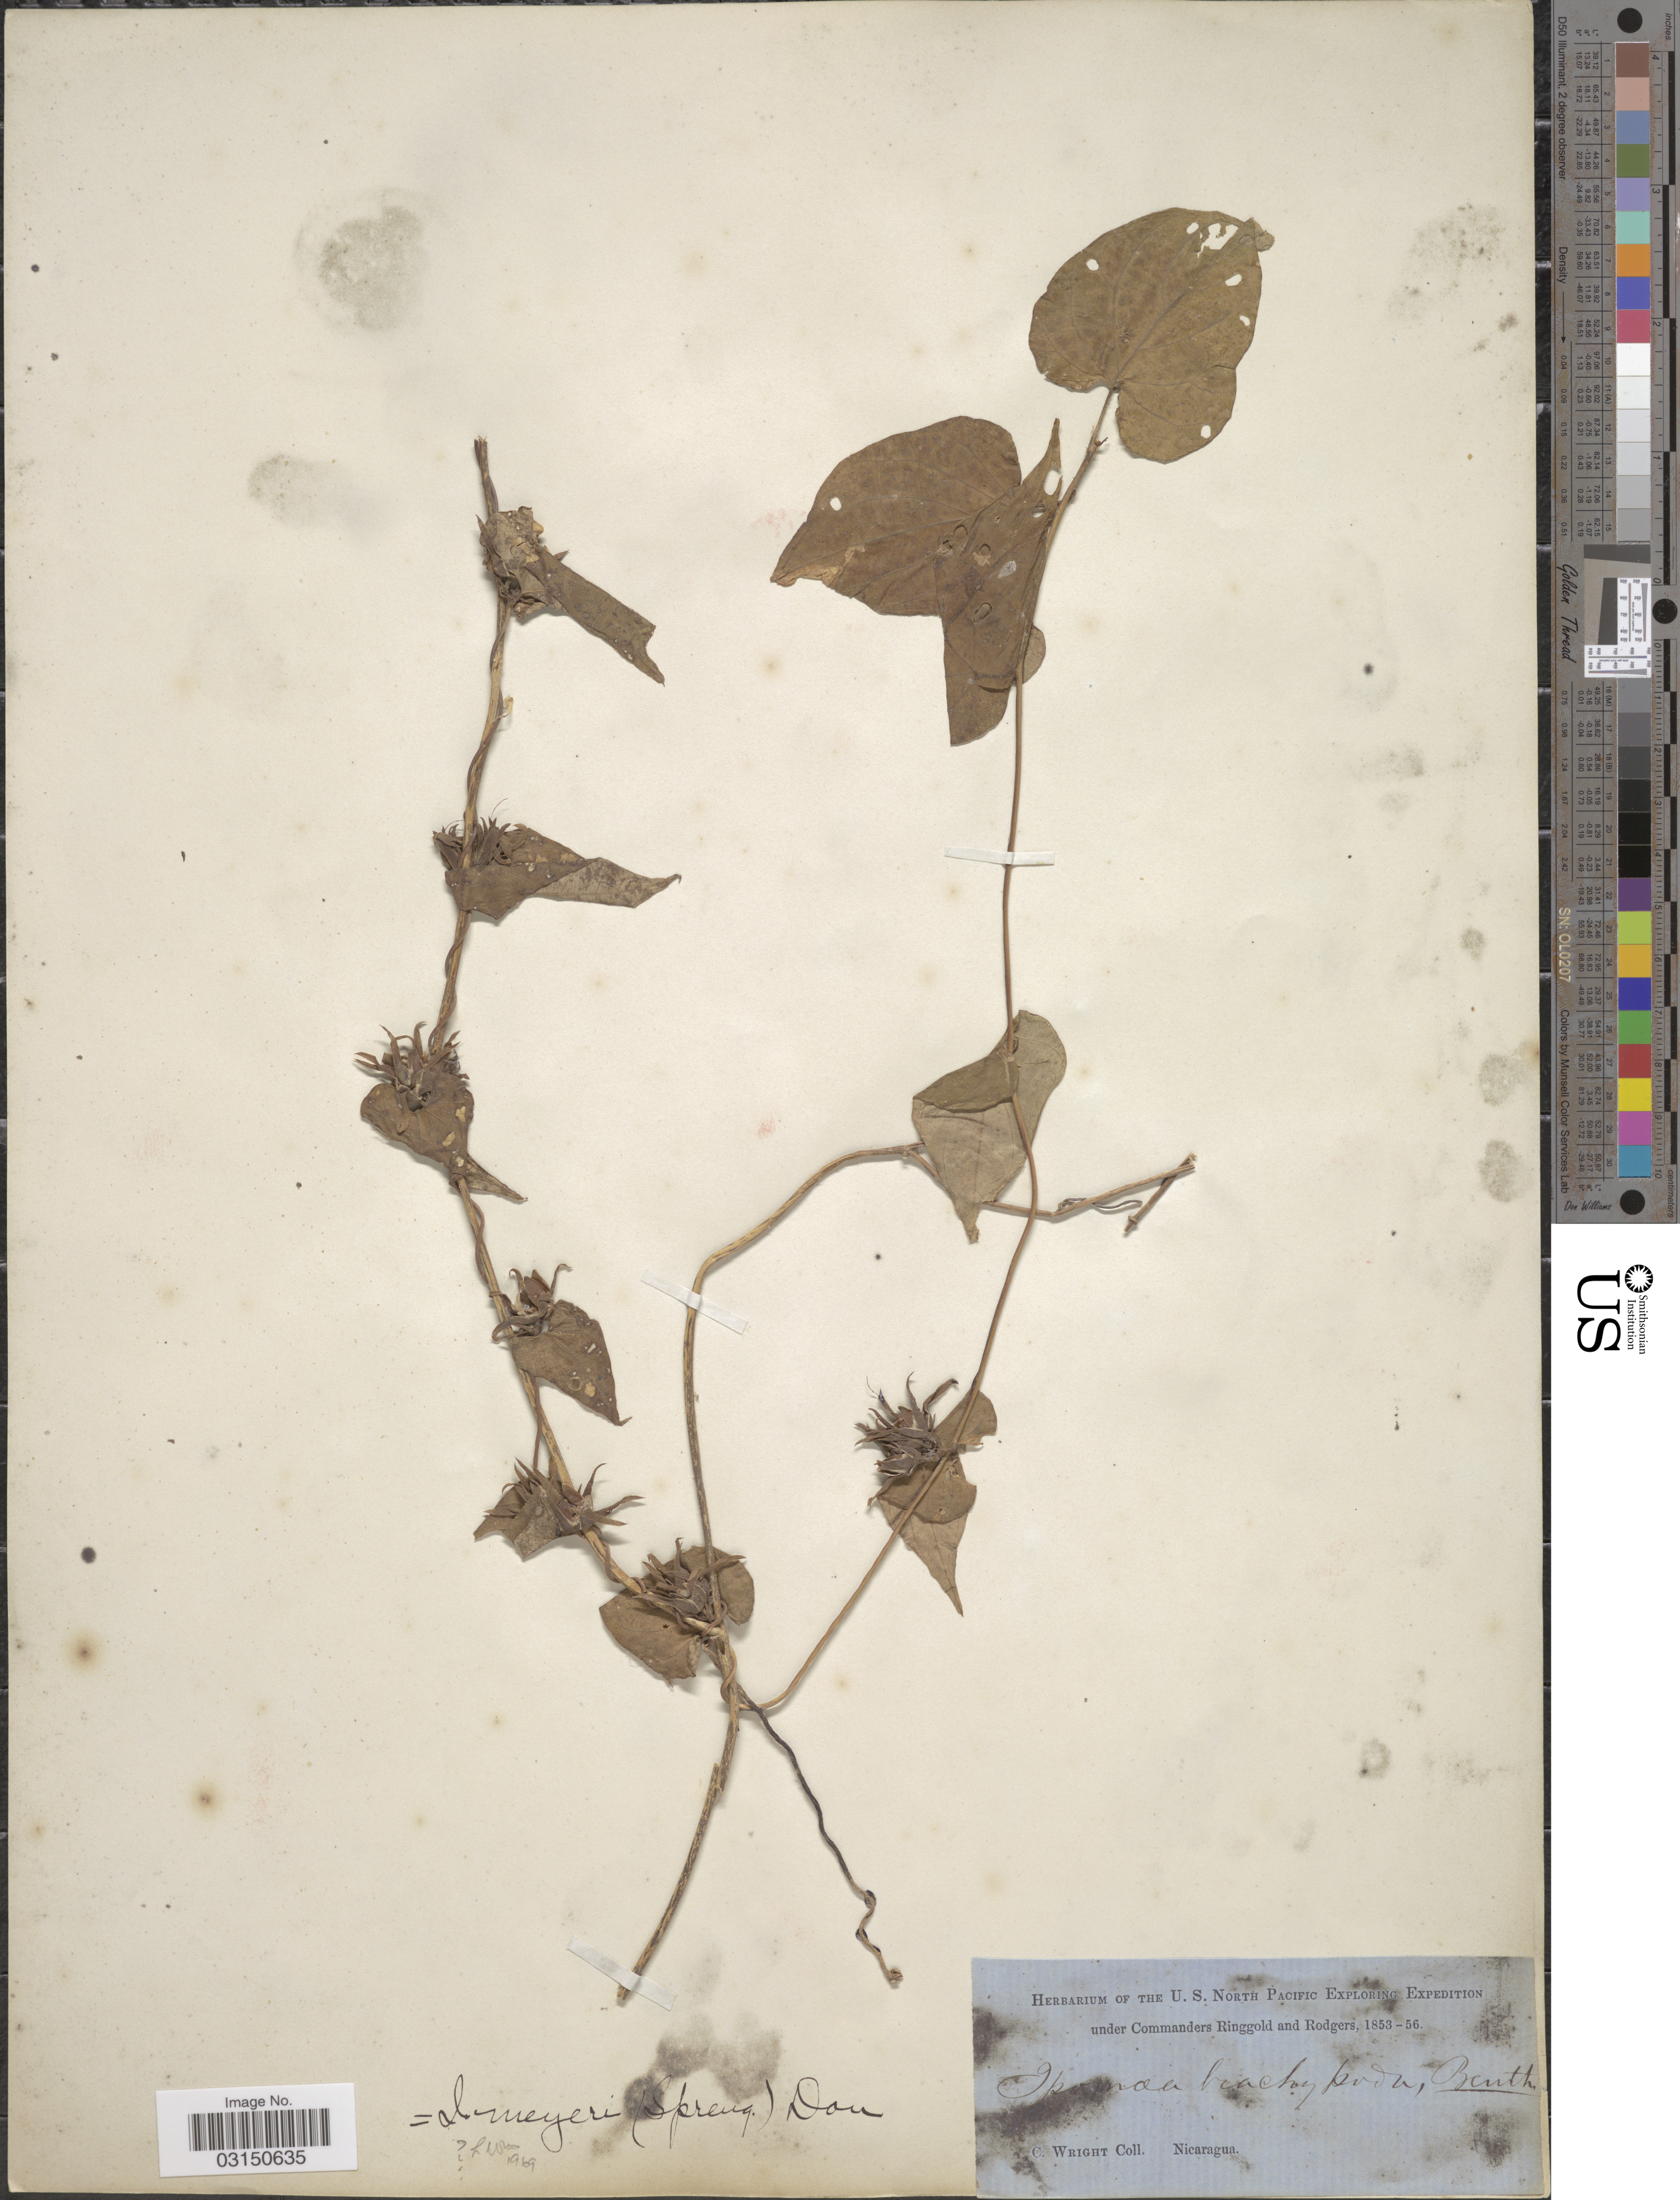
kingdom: Plantae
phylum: Tracheophyta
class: Magnoliopsida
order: Solanales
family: Convolvulaceae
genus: Ipomoea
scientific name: Ipomoea meyeri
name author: (Spreng.) G. Don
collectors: C. Wright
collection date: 1853/1856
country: Nicaragua